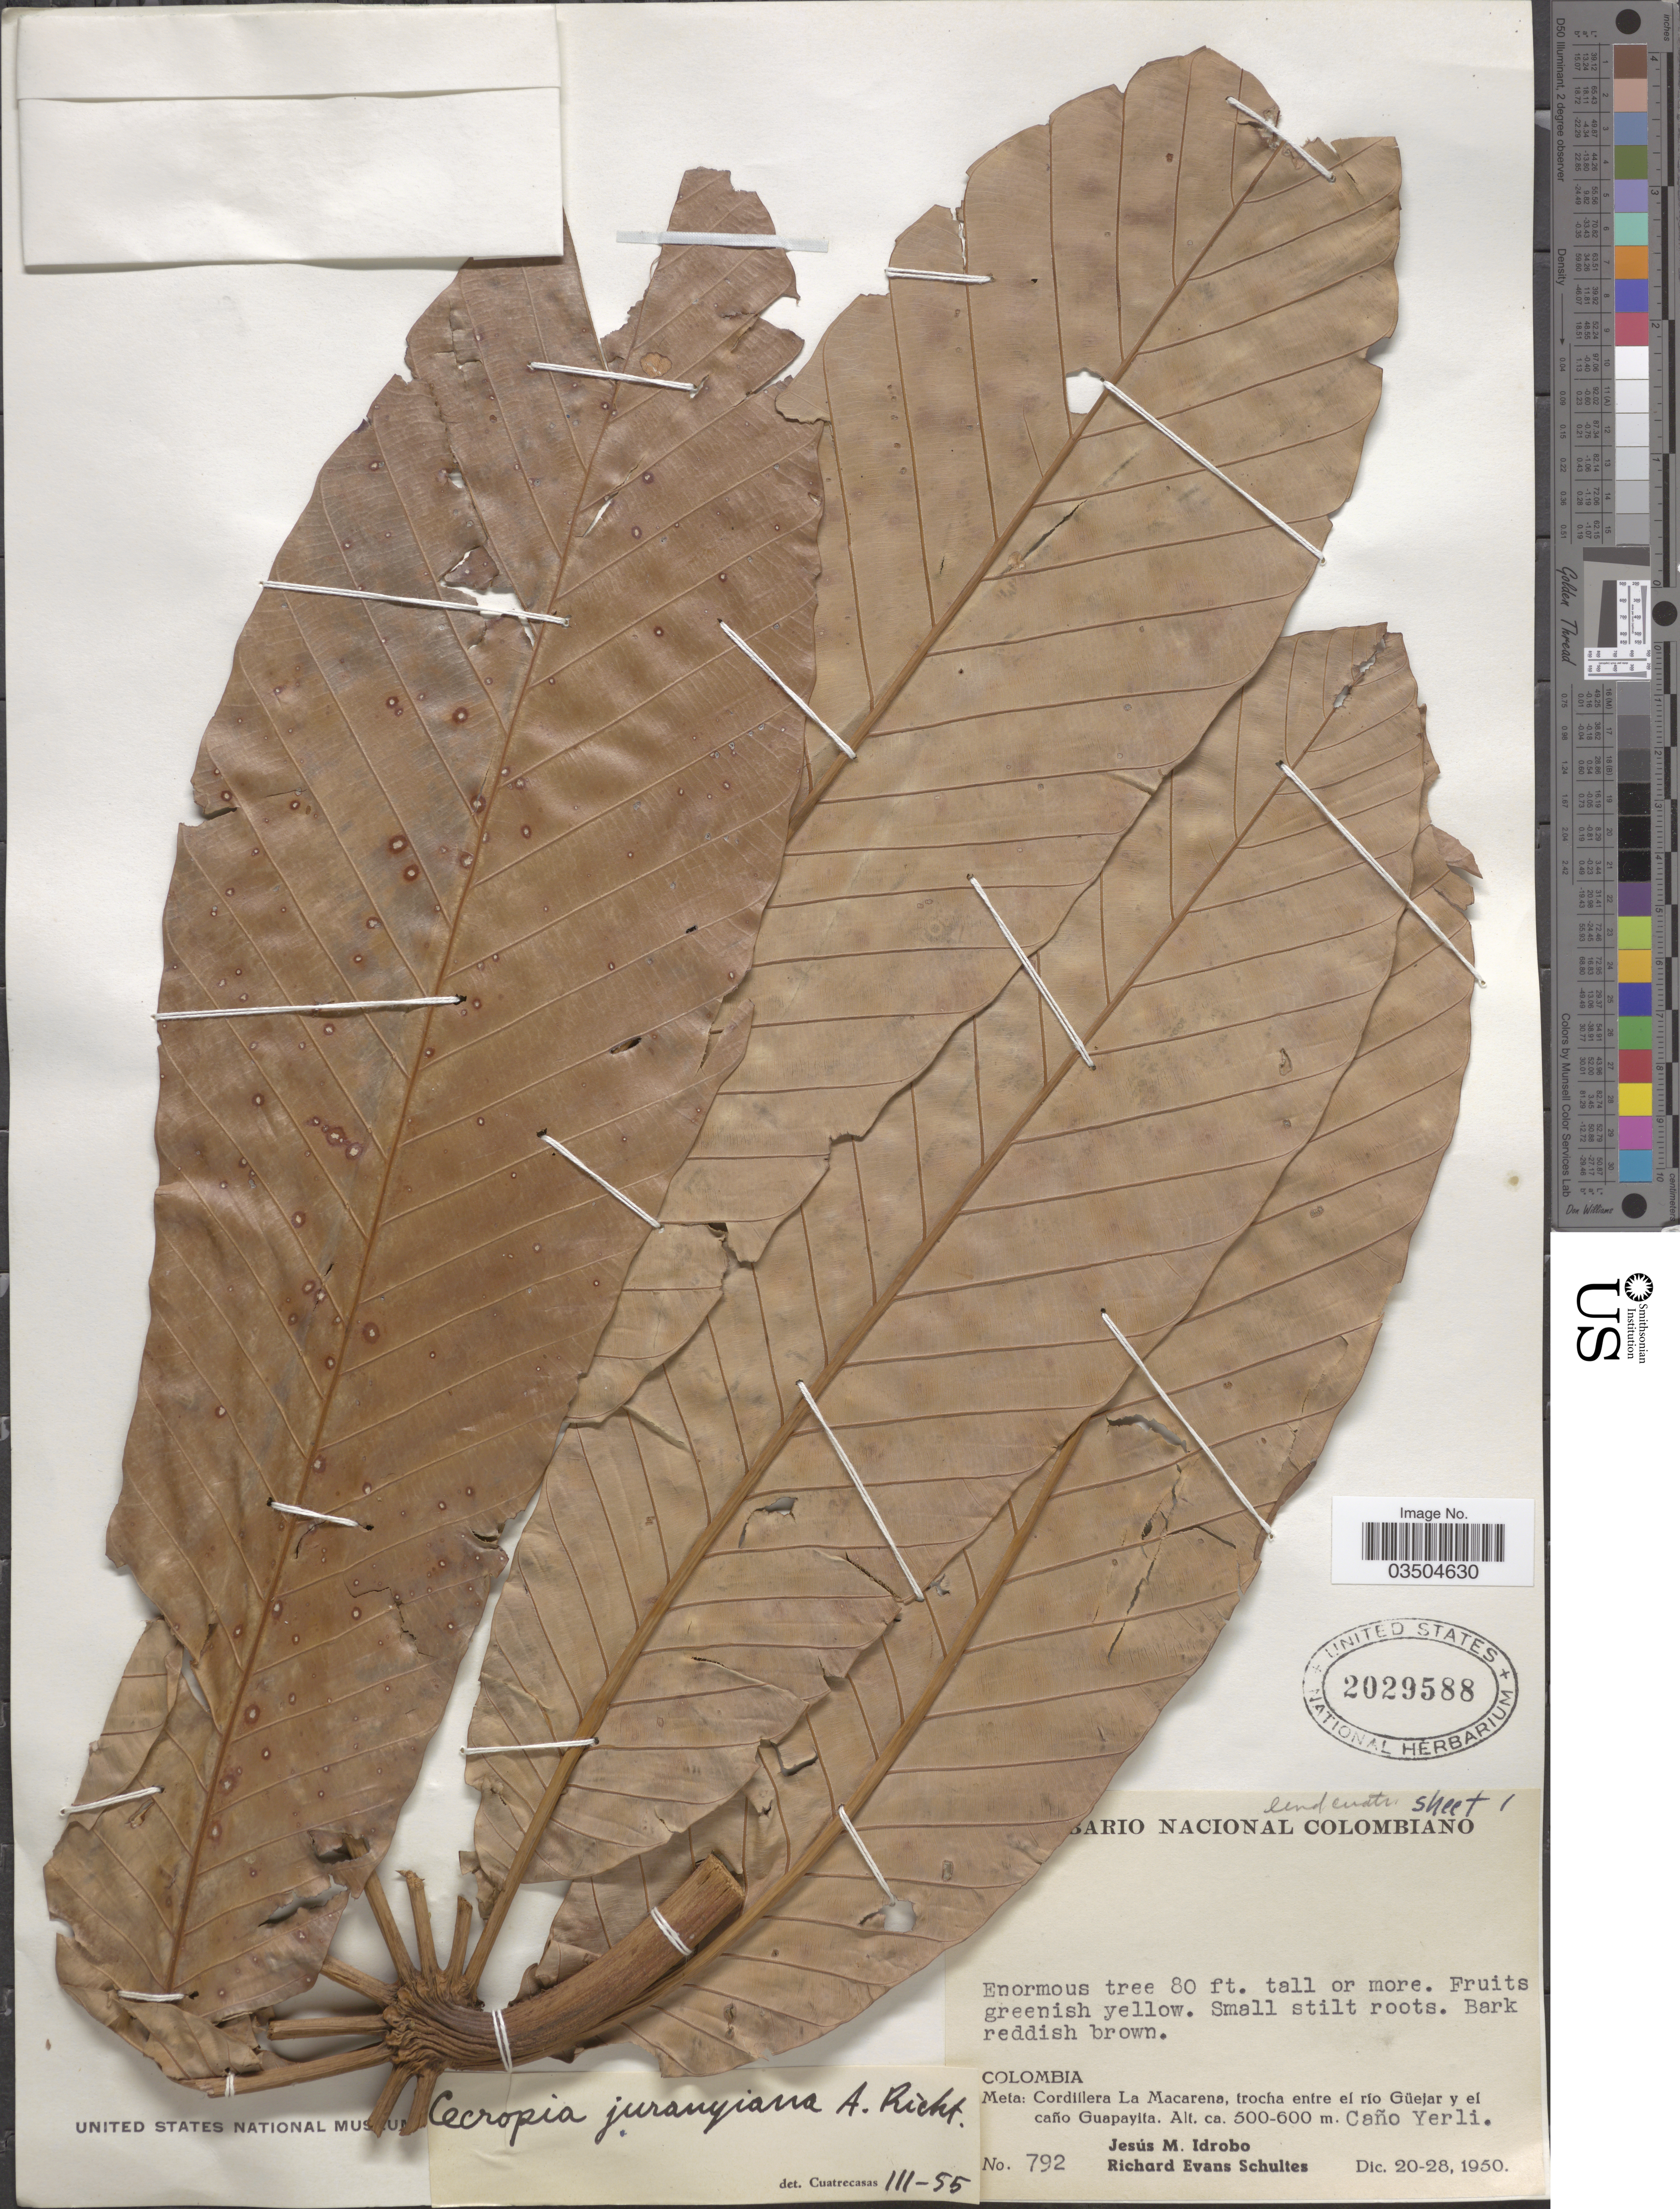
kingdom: Plantae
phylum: Tracheophyta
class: Magnoliopsida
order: Rosales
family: Urticaceae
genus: Cecropia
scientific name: Cecropia sciadophylla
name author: Mart.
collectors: J. M. Idrobo & R. E. Schultes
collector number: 792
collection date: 1950-12-20/1950-12-28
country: Colombia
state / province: Meta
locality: Cordillera La Macarena, trocha entre el río Güejar y el caño Guapayita. Caño Yerli.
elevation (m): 500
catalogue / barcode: US 2029588